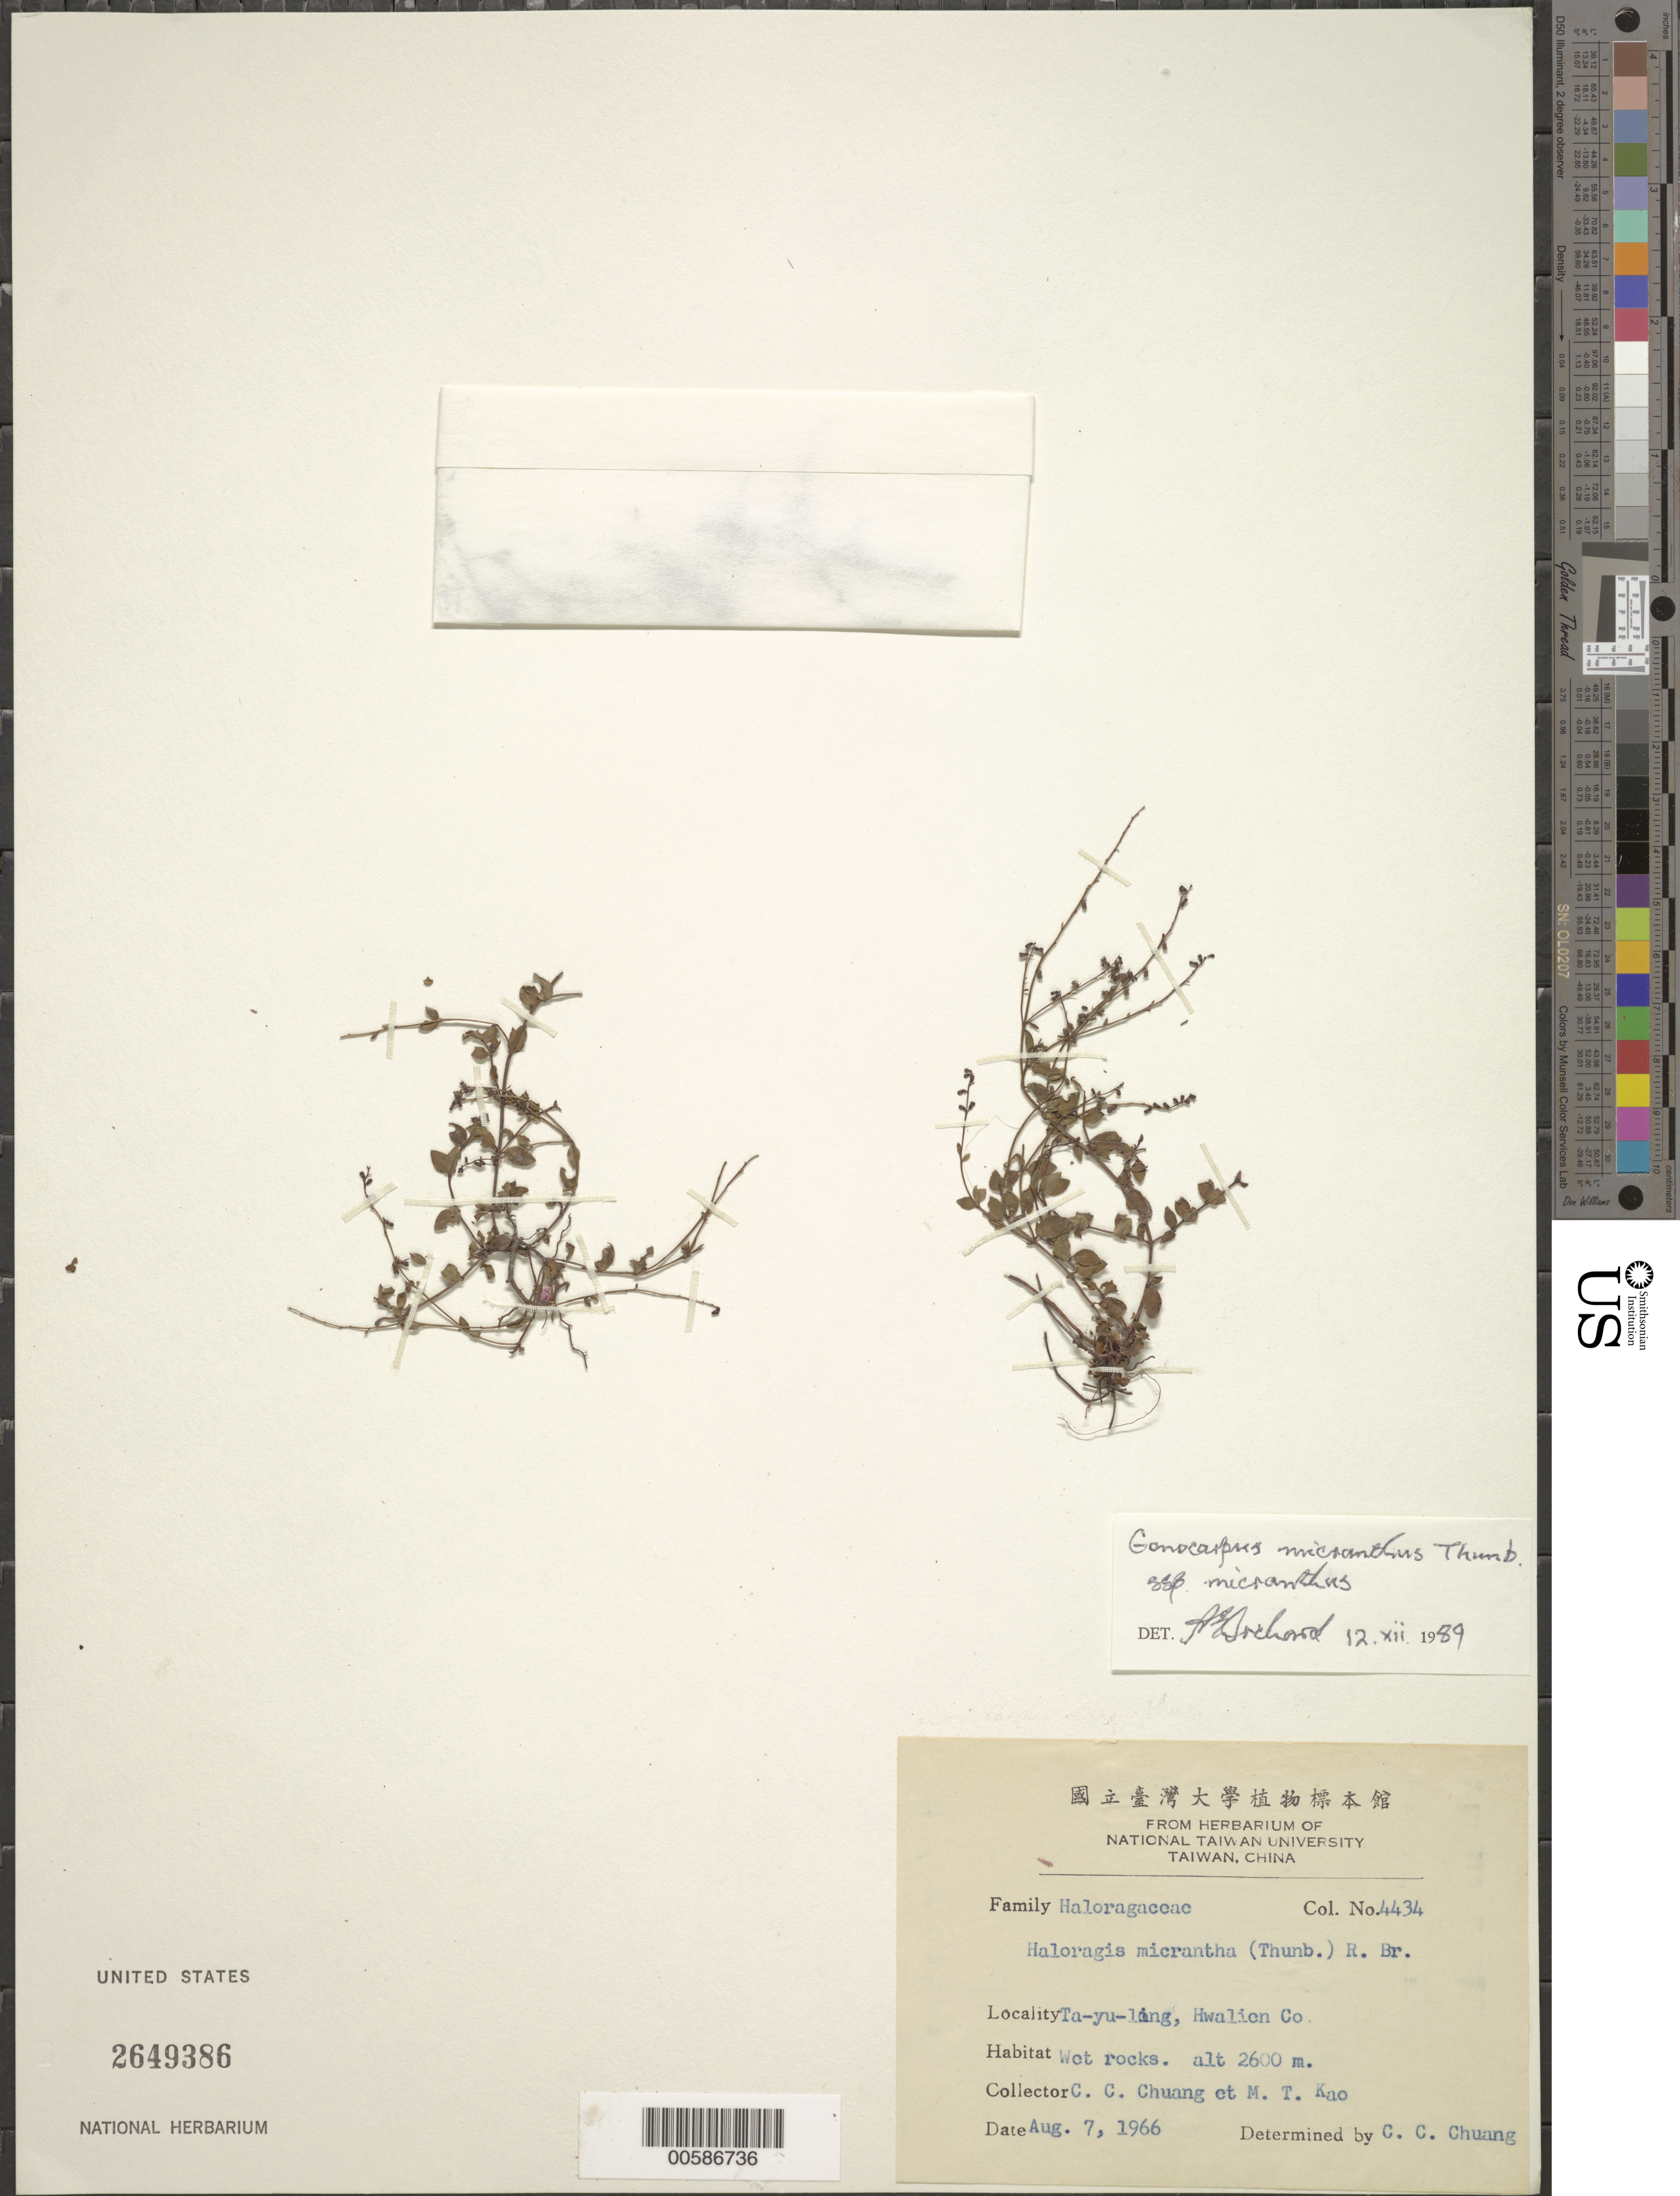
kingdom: Plantae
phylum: Tracheophyta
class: Magnoliopsida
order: Saxifragales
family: Haloragaceae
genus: Gonocarpus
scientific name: Gonocarpus micranthus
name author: Thunb.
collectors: C. C. Chuang & M. T. Kao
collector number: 4434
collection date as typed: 07 Aug 1966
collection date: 1966-08-07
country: Taiwan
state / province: T'ai-wan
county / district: Hua-lien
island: Taiwan [Formosa]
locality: Ta yu ling, Hwalien Co.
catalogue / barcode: US 2649386